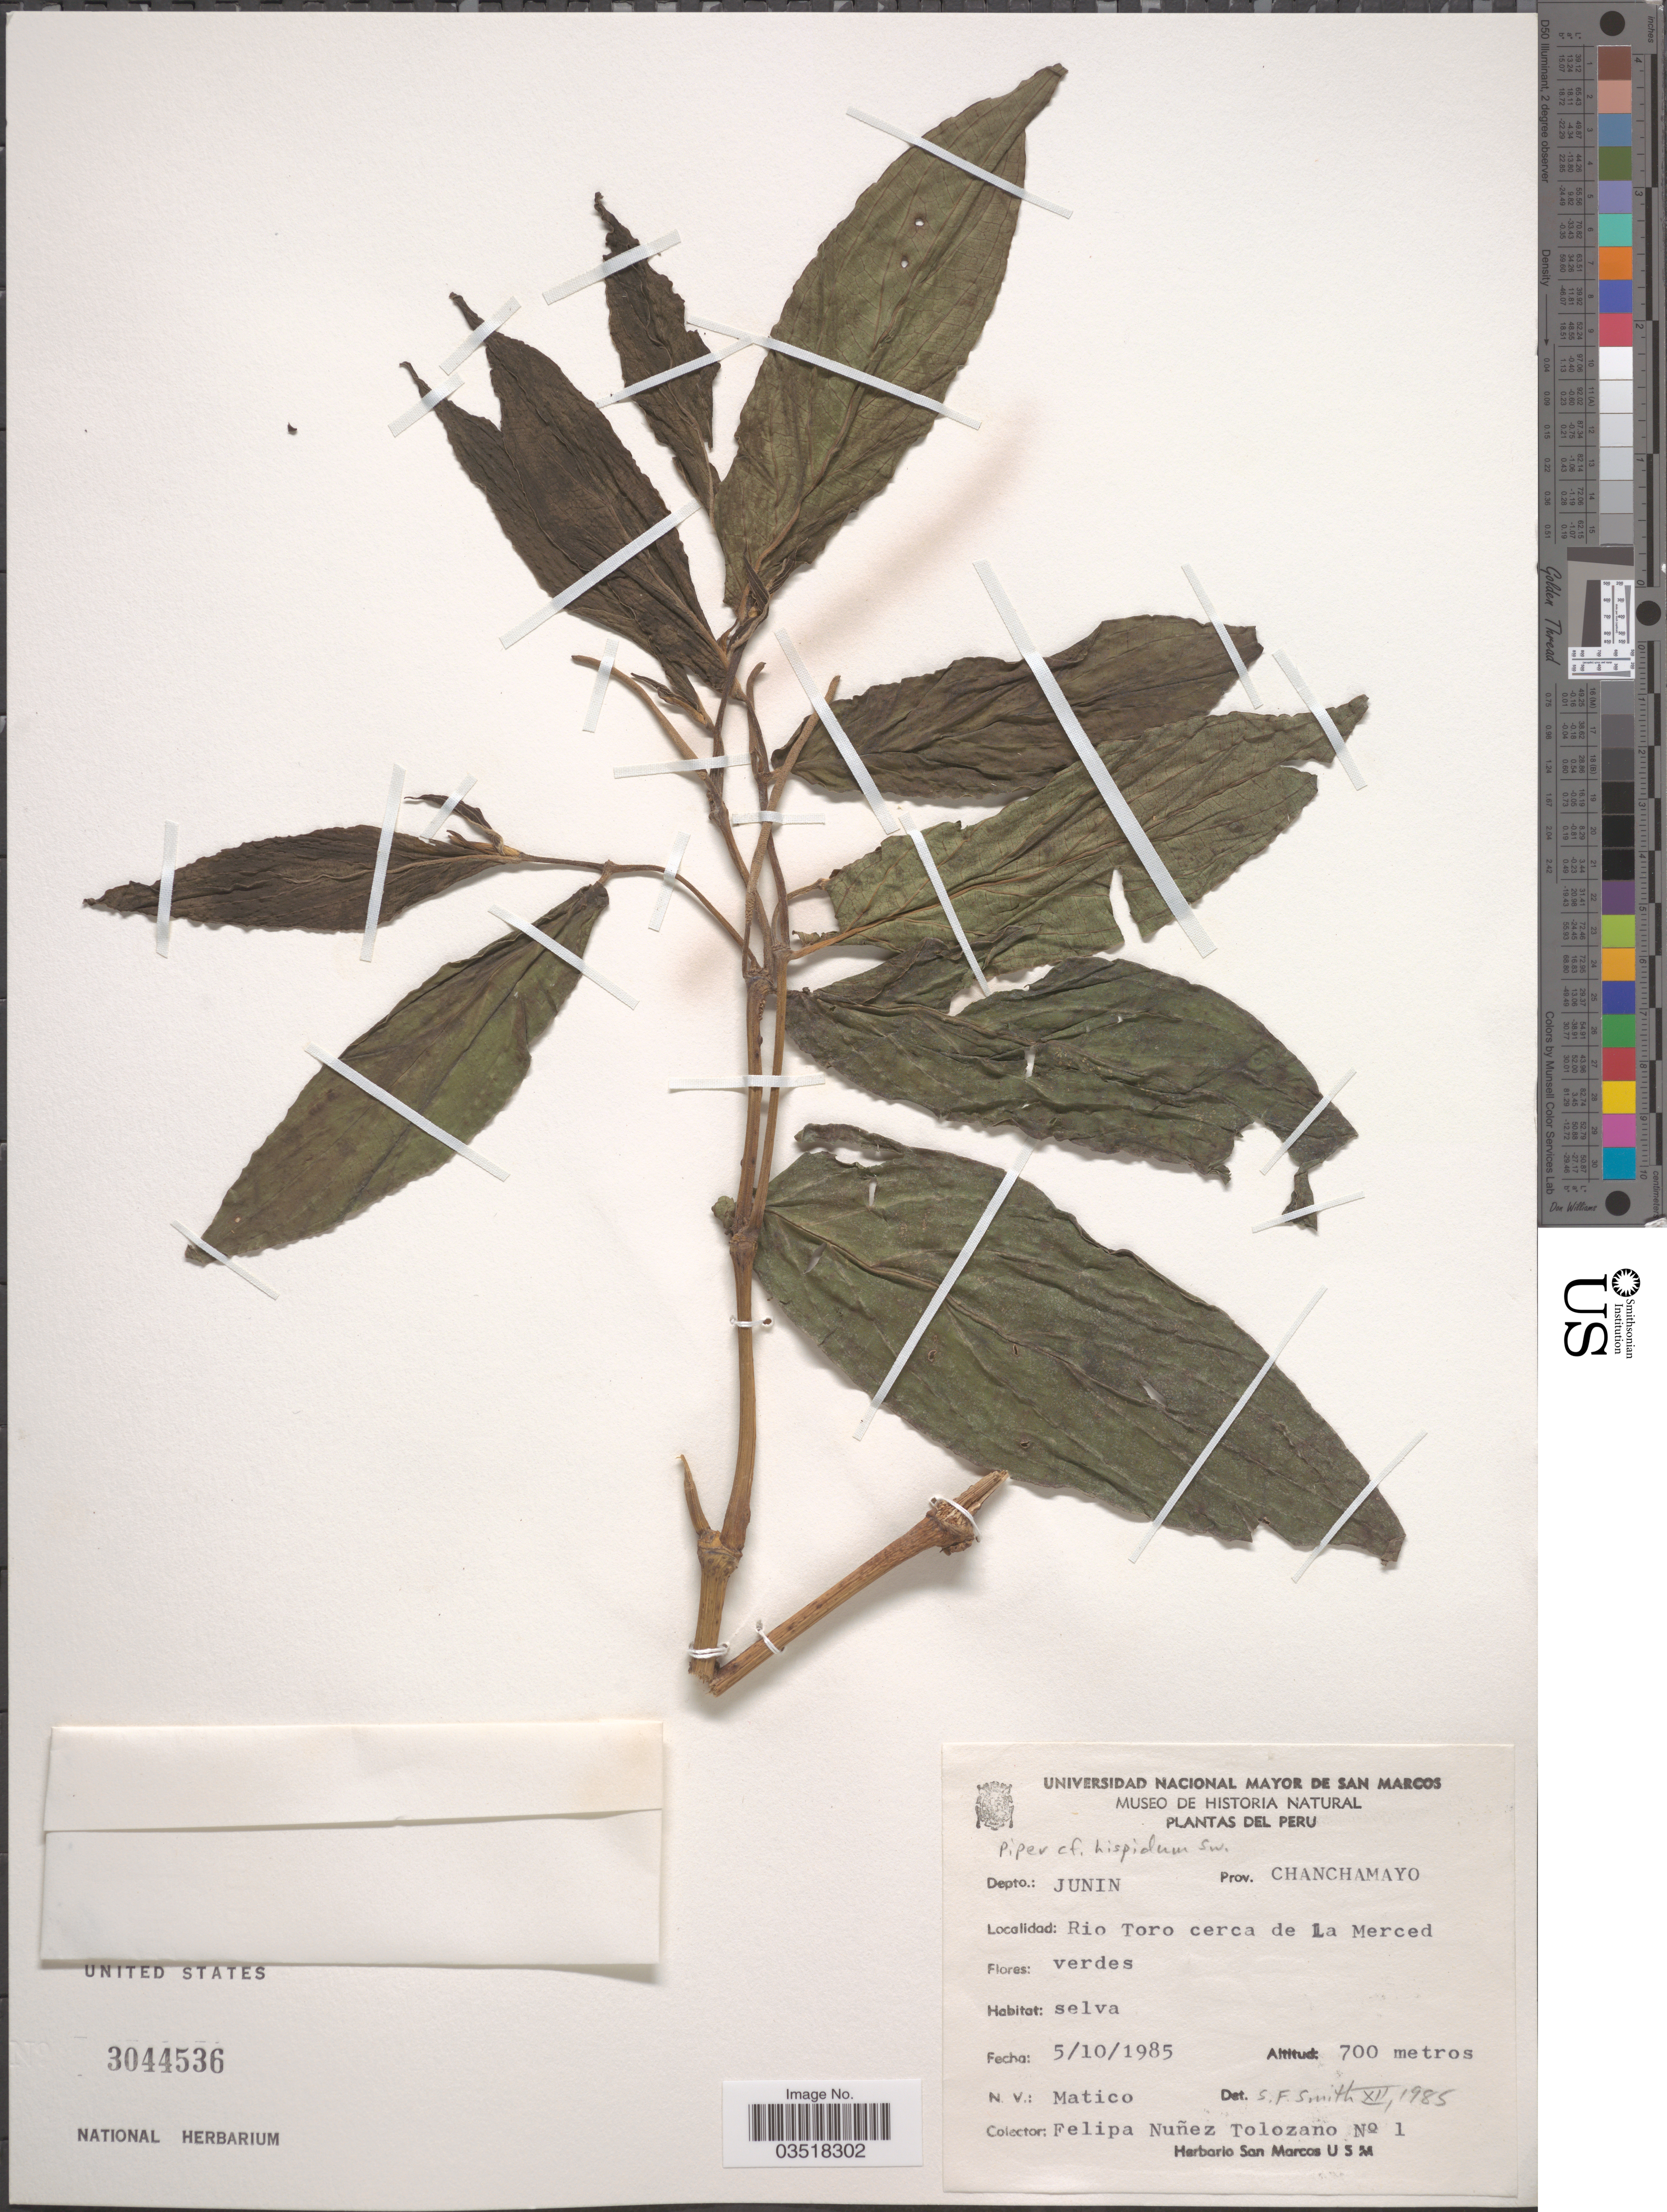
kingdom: Plantae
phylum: Tracheophyta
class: Magnoliopsida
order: Piperales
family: Piperaceae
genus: Piper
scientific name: Piper hispidum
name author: Sw.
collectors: F. Tolozano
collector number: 1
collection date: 1985-10-05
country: Peru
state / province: Junín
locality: Depto.: Junin. Prov. Chanchamayo. Rio Toro cerca de La Merced.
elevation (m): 700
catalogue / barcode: US 3044536